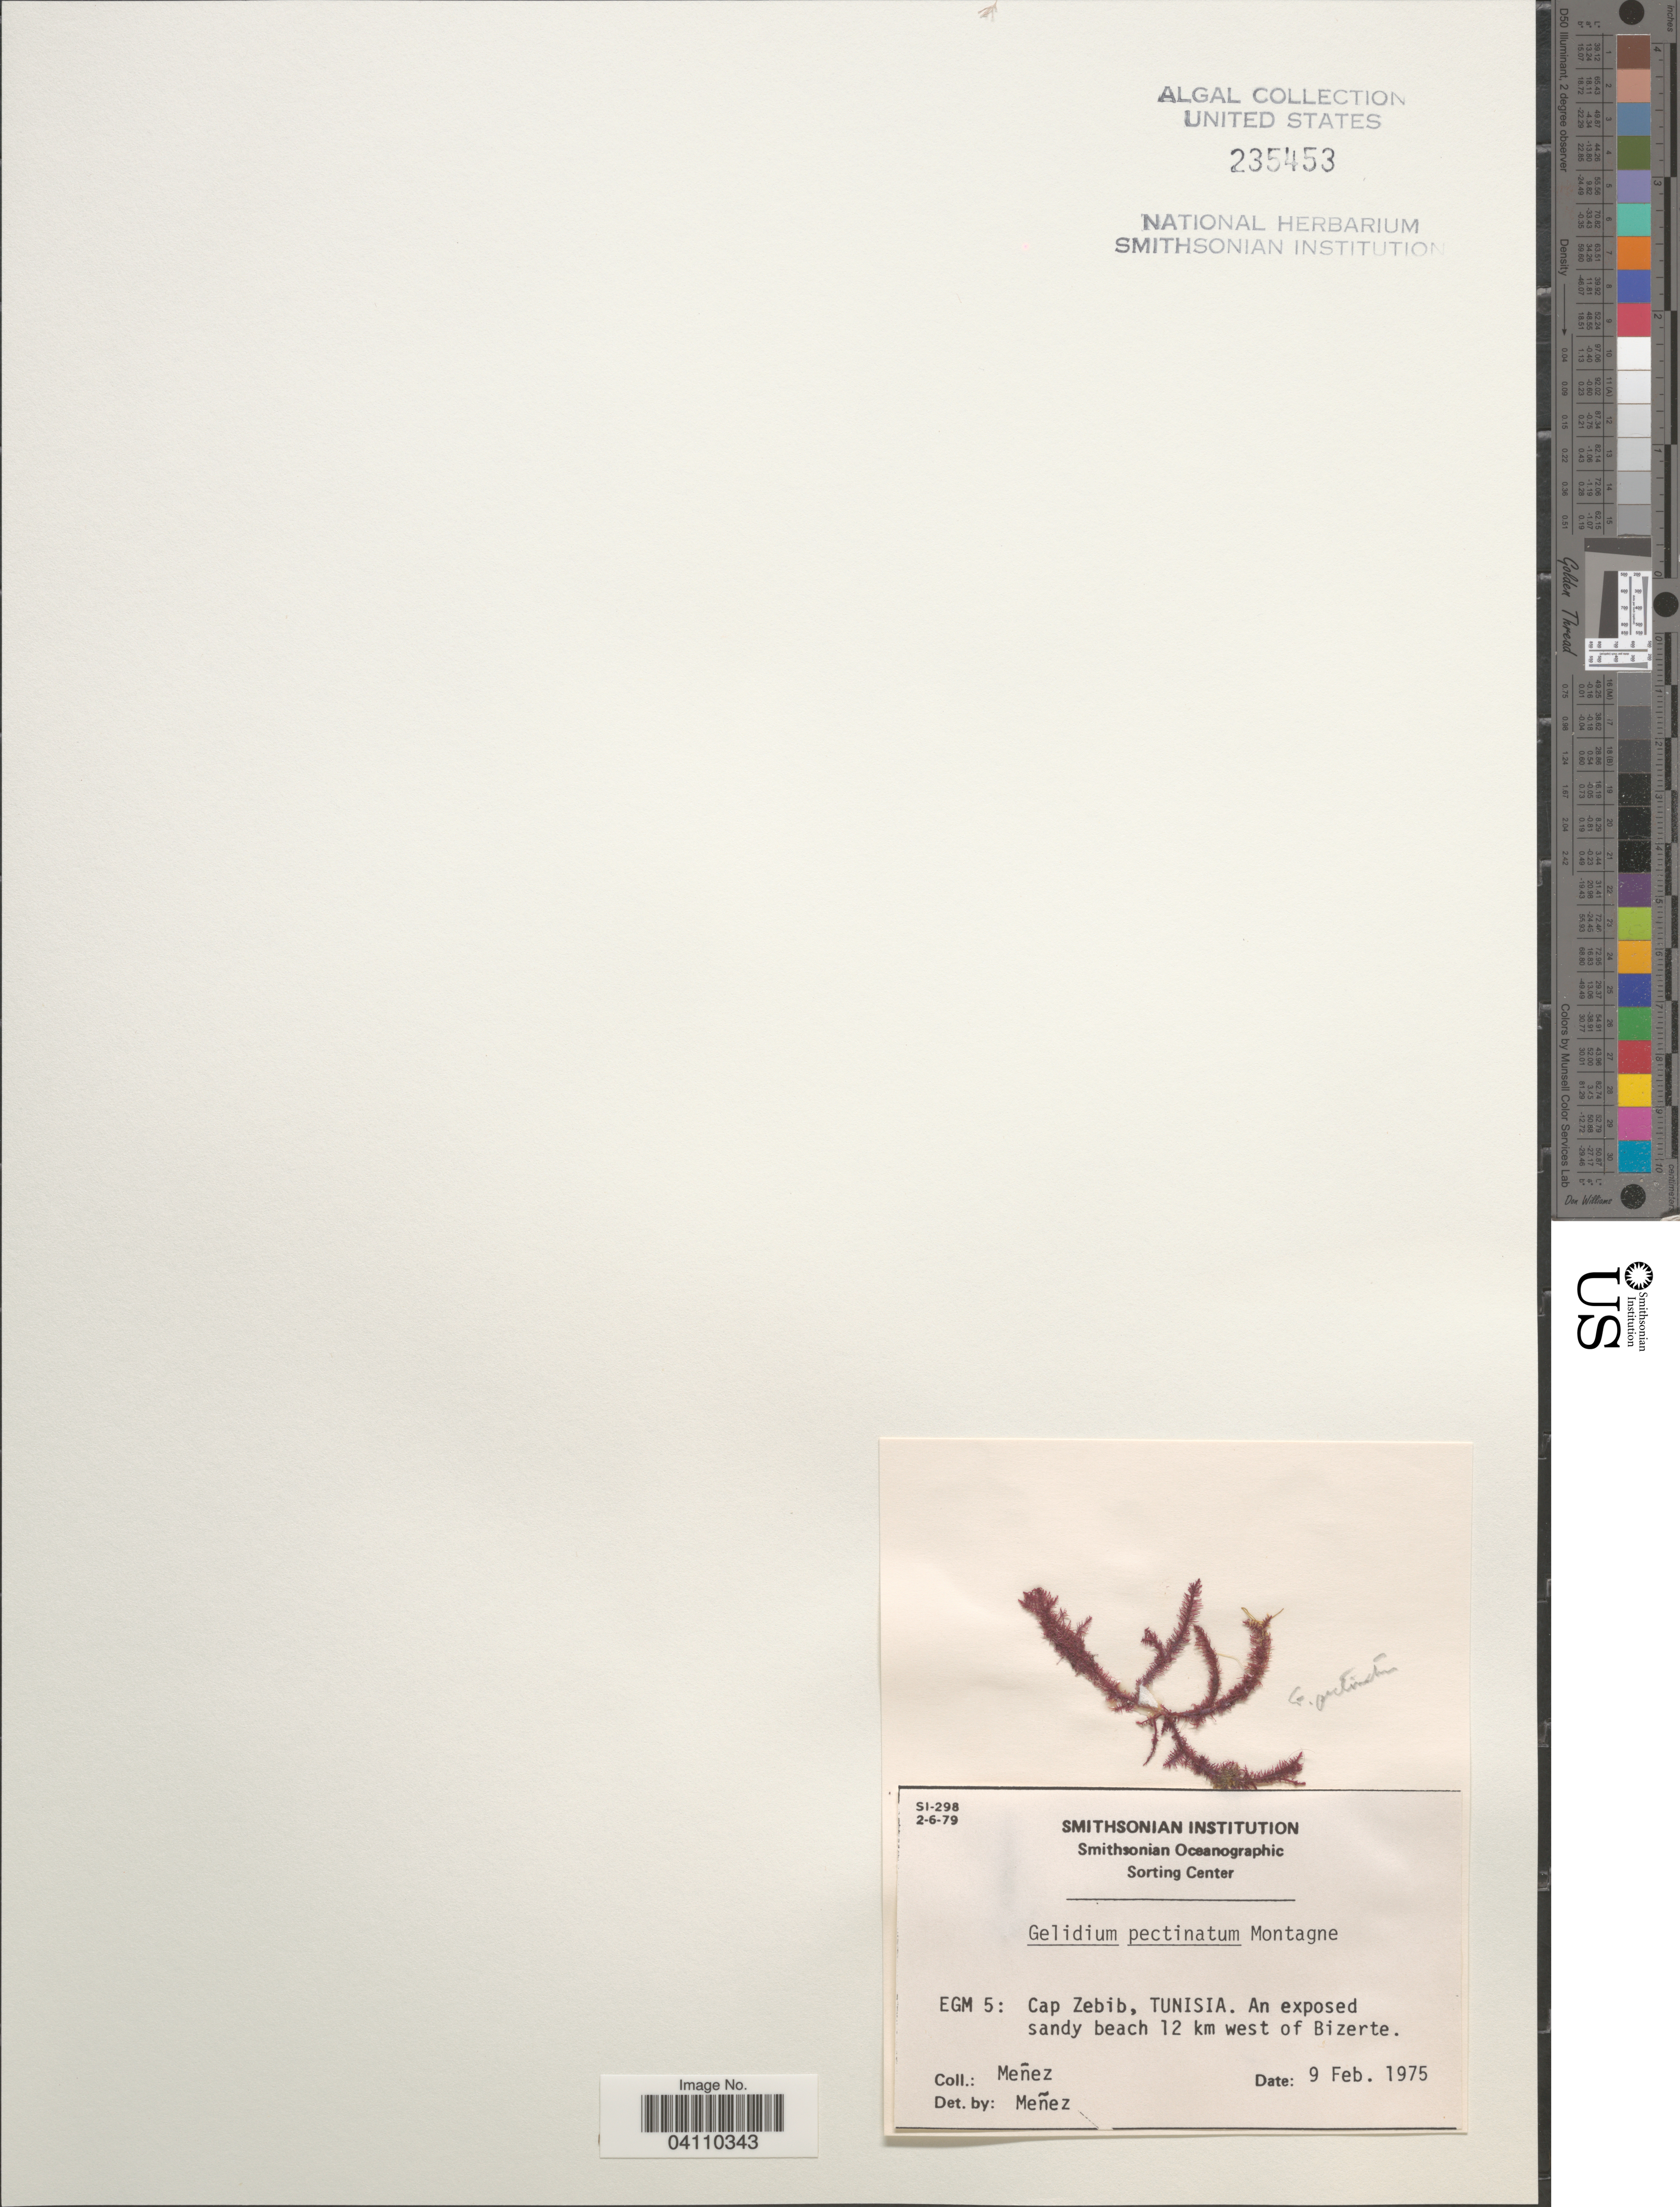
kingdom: Plantae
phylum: Rhodophyta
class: Florideophyceae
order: Gelidiales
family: Gelidiaceae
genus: Gelidium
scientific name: Gelidium pectinatum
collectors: Menez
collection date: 1975-02-09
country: Tunisia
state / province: Bizerte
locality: EGM 5: Cap Zebib. Beach 12 km west of Bizerte.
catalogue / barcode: US 235453